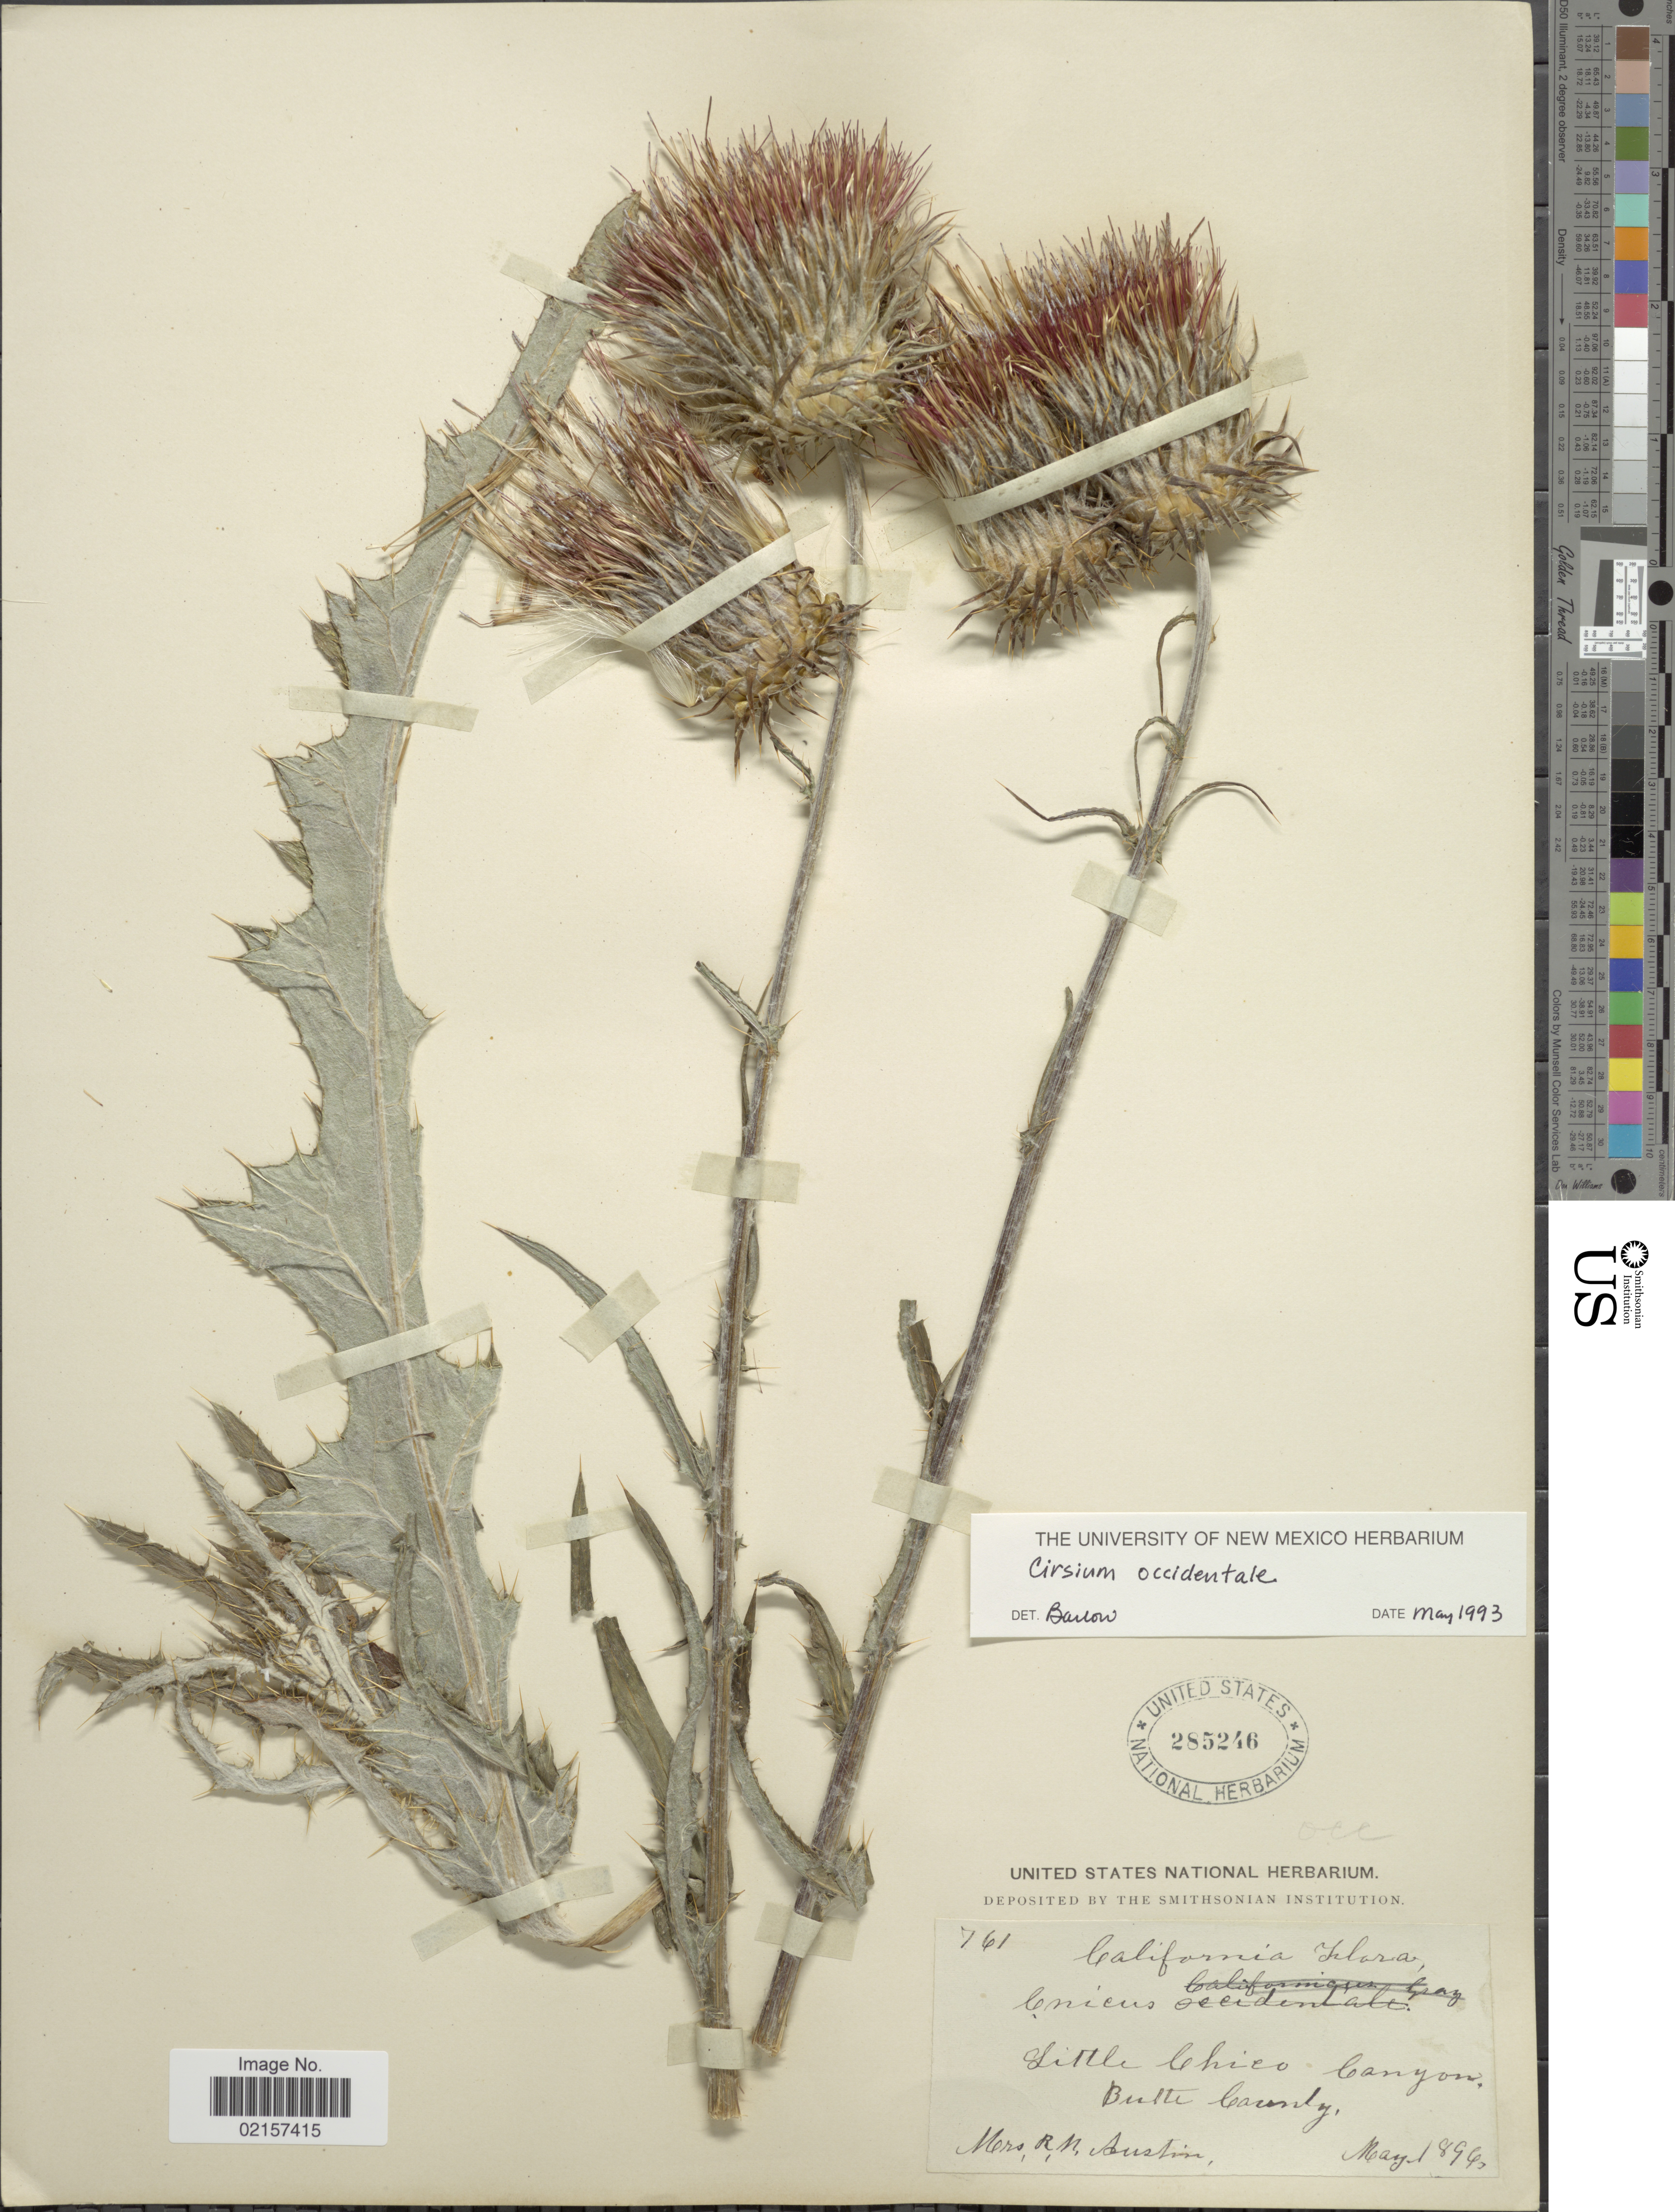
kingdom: Plantae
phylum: Tracheophyta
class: Magnoliopsida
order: Asterales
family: Asteraceae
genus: Cirsium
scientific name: Cirsium occidentale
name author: (Nutt.) Jeps.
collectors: R. Austin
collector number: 761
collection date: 1896-05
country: United States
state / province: California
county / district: Butte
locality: Little Chico, canyon, Butte County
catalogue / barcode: US 285246